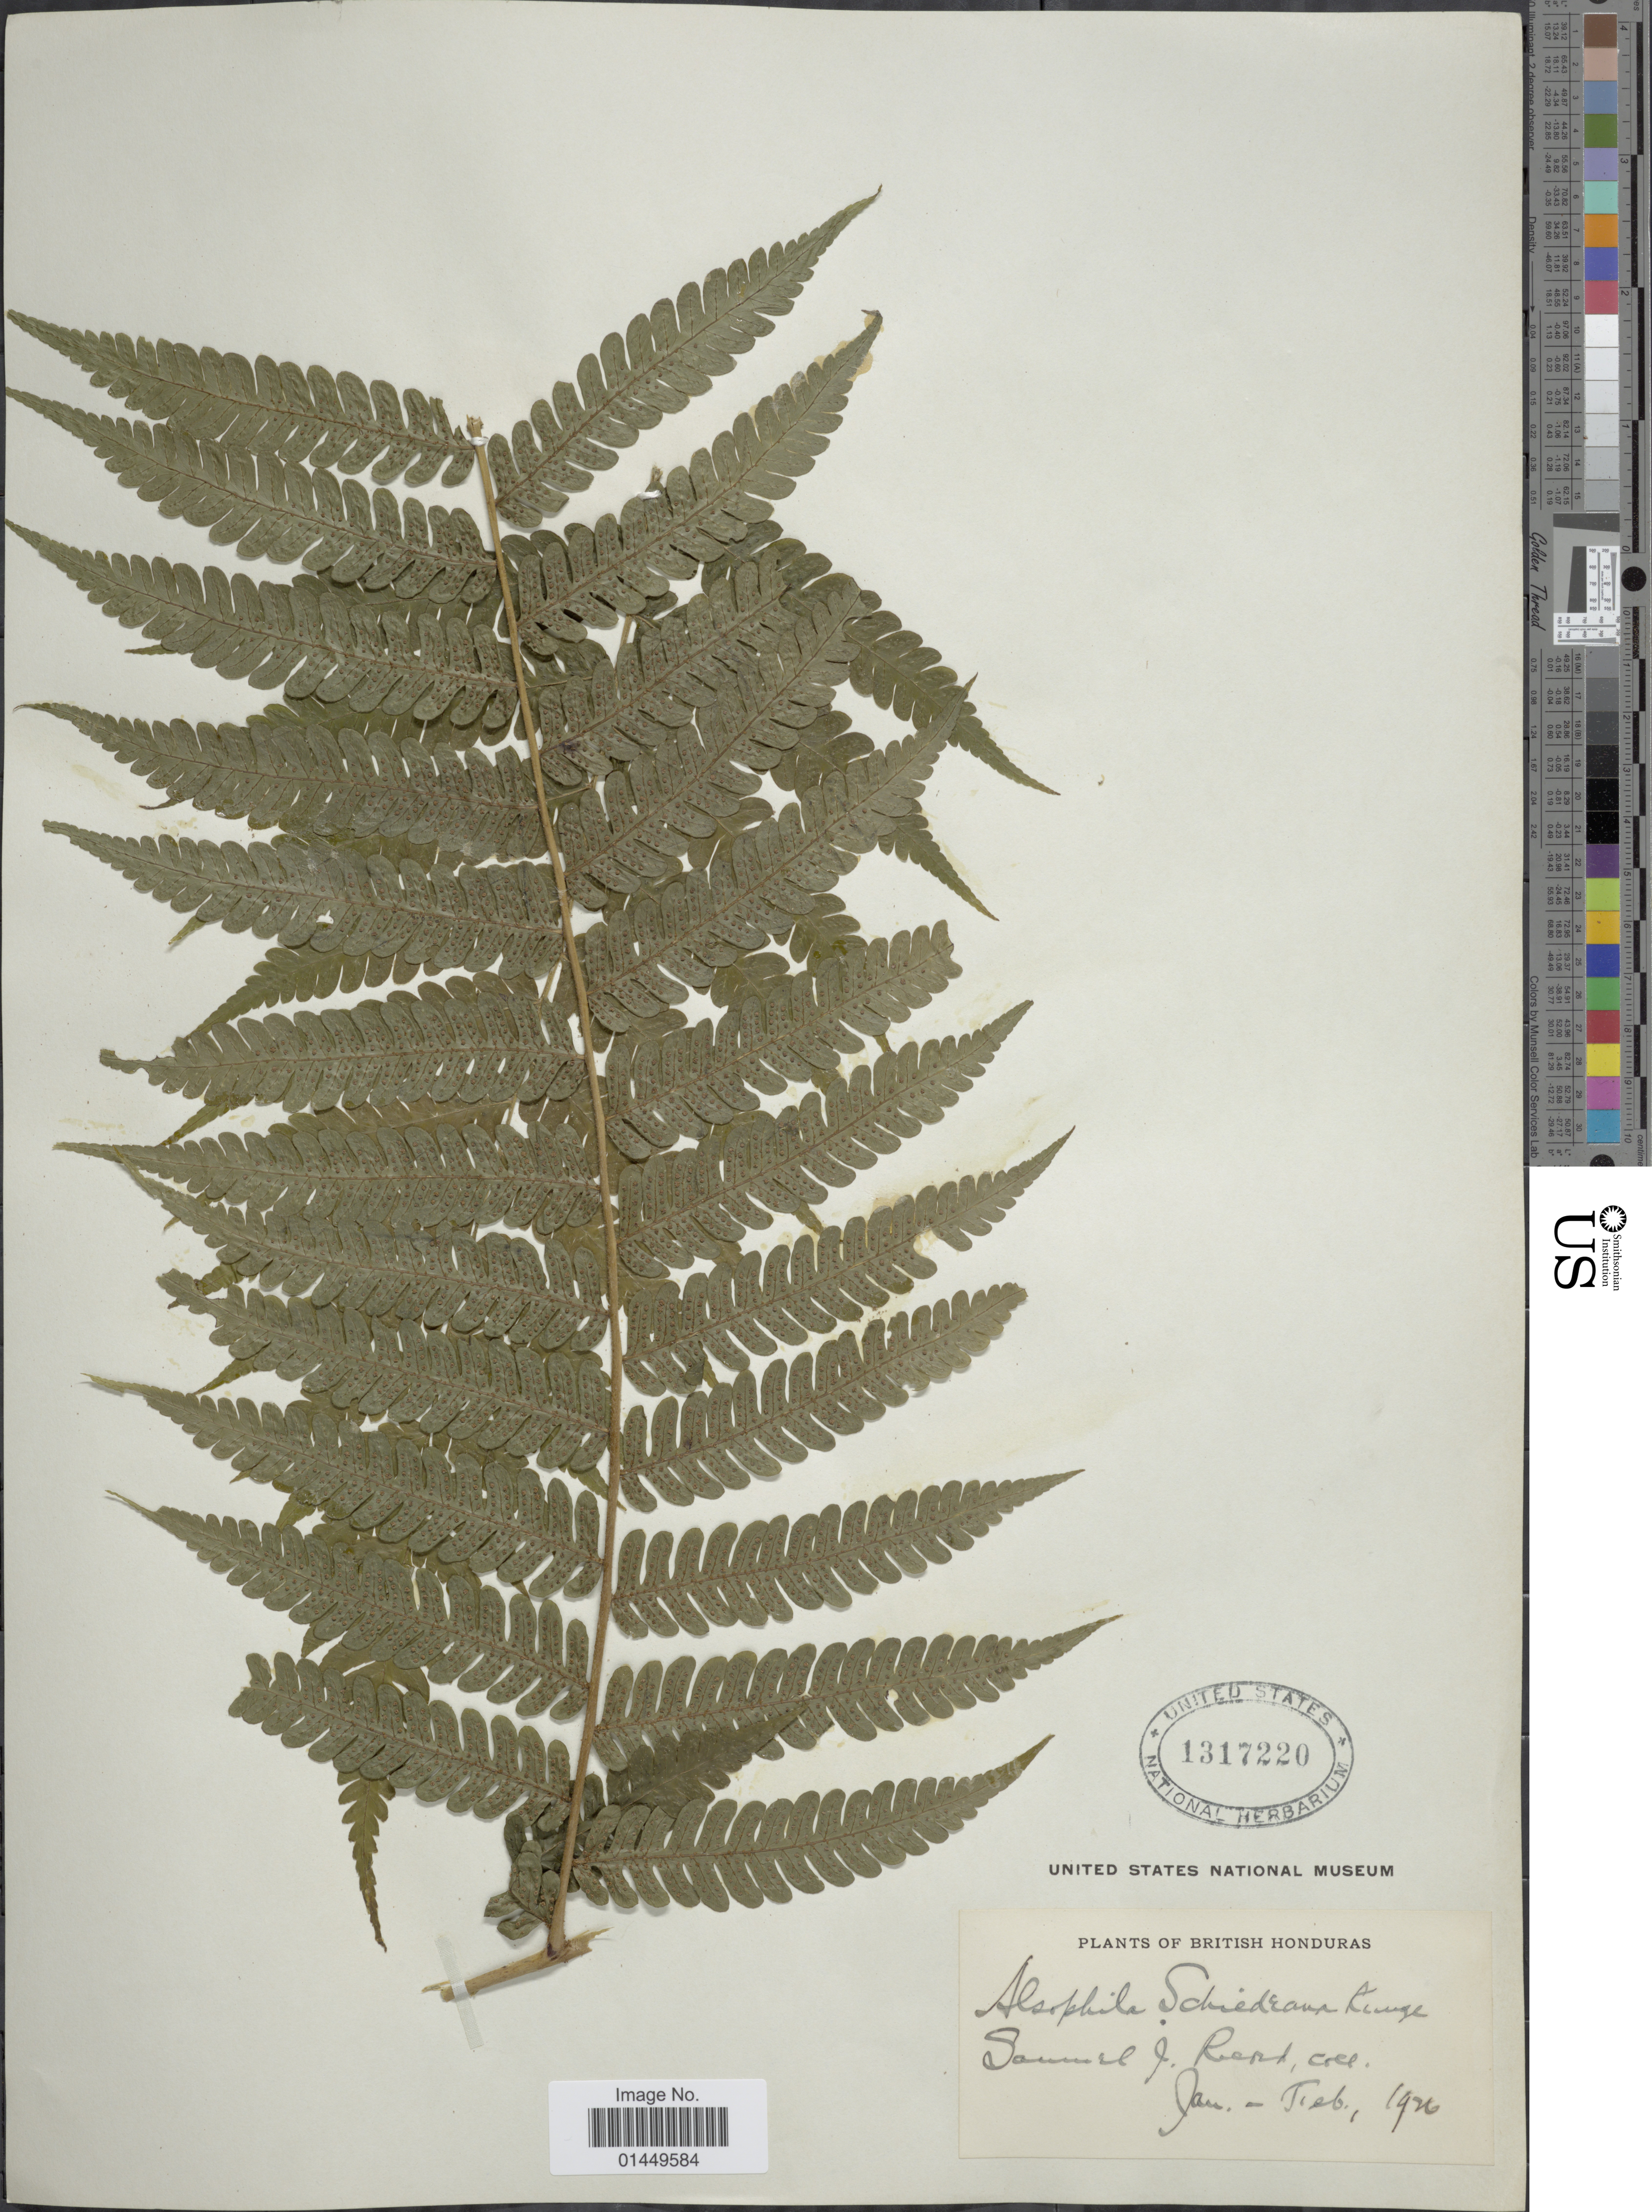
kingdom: Plantae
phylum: Tracheophyta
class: Polypodiopsida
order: Cyatheales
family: Cyatheaceae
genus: Cyathea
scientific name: Cyathea schiedeana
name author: (C. Presl) Domin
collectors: S. J. Record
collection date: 1926-01/1926-02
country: Belize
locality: British Honduras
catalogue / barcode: US 1317220